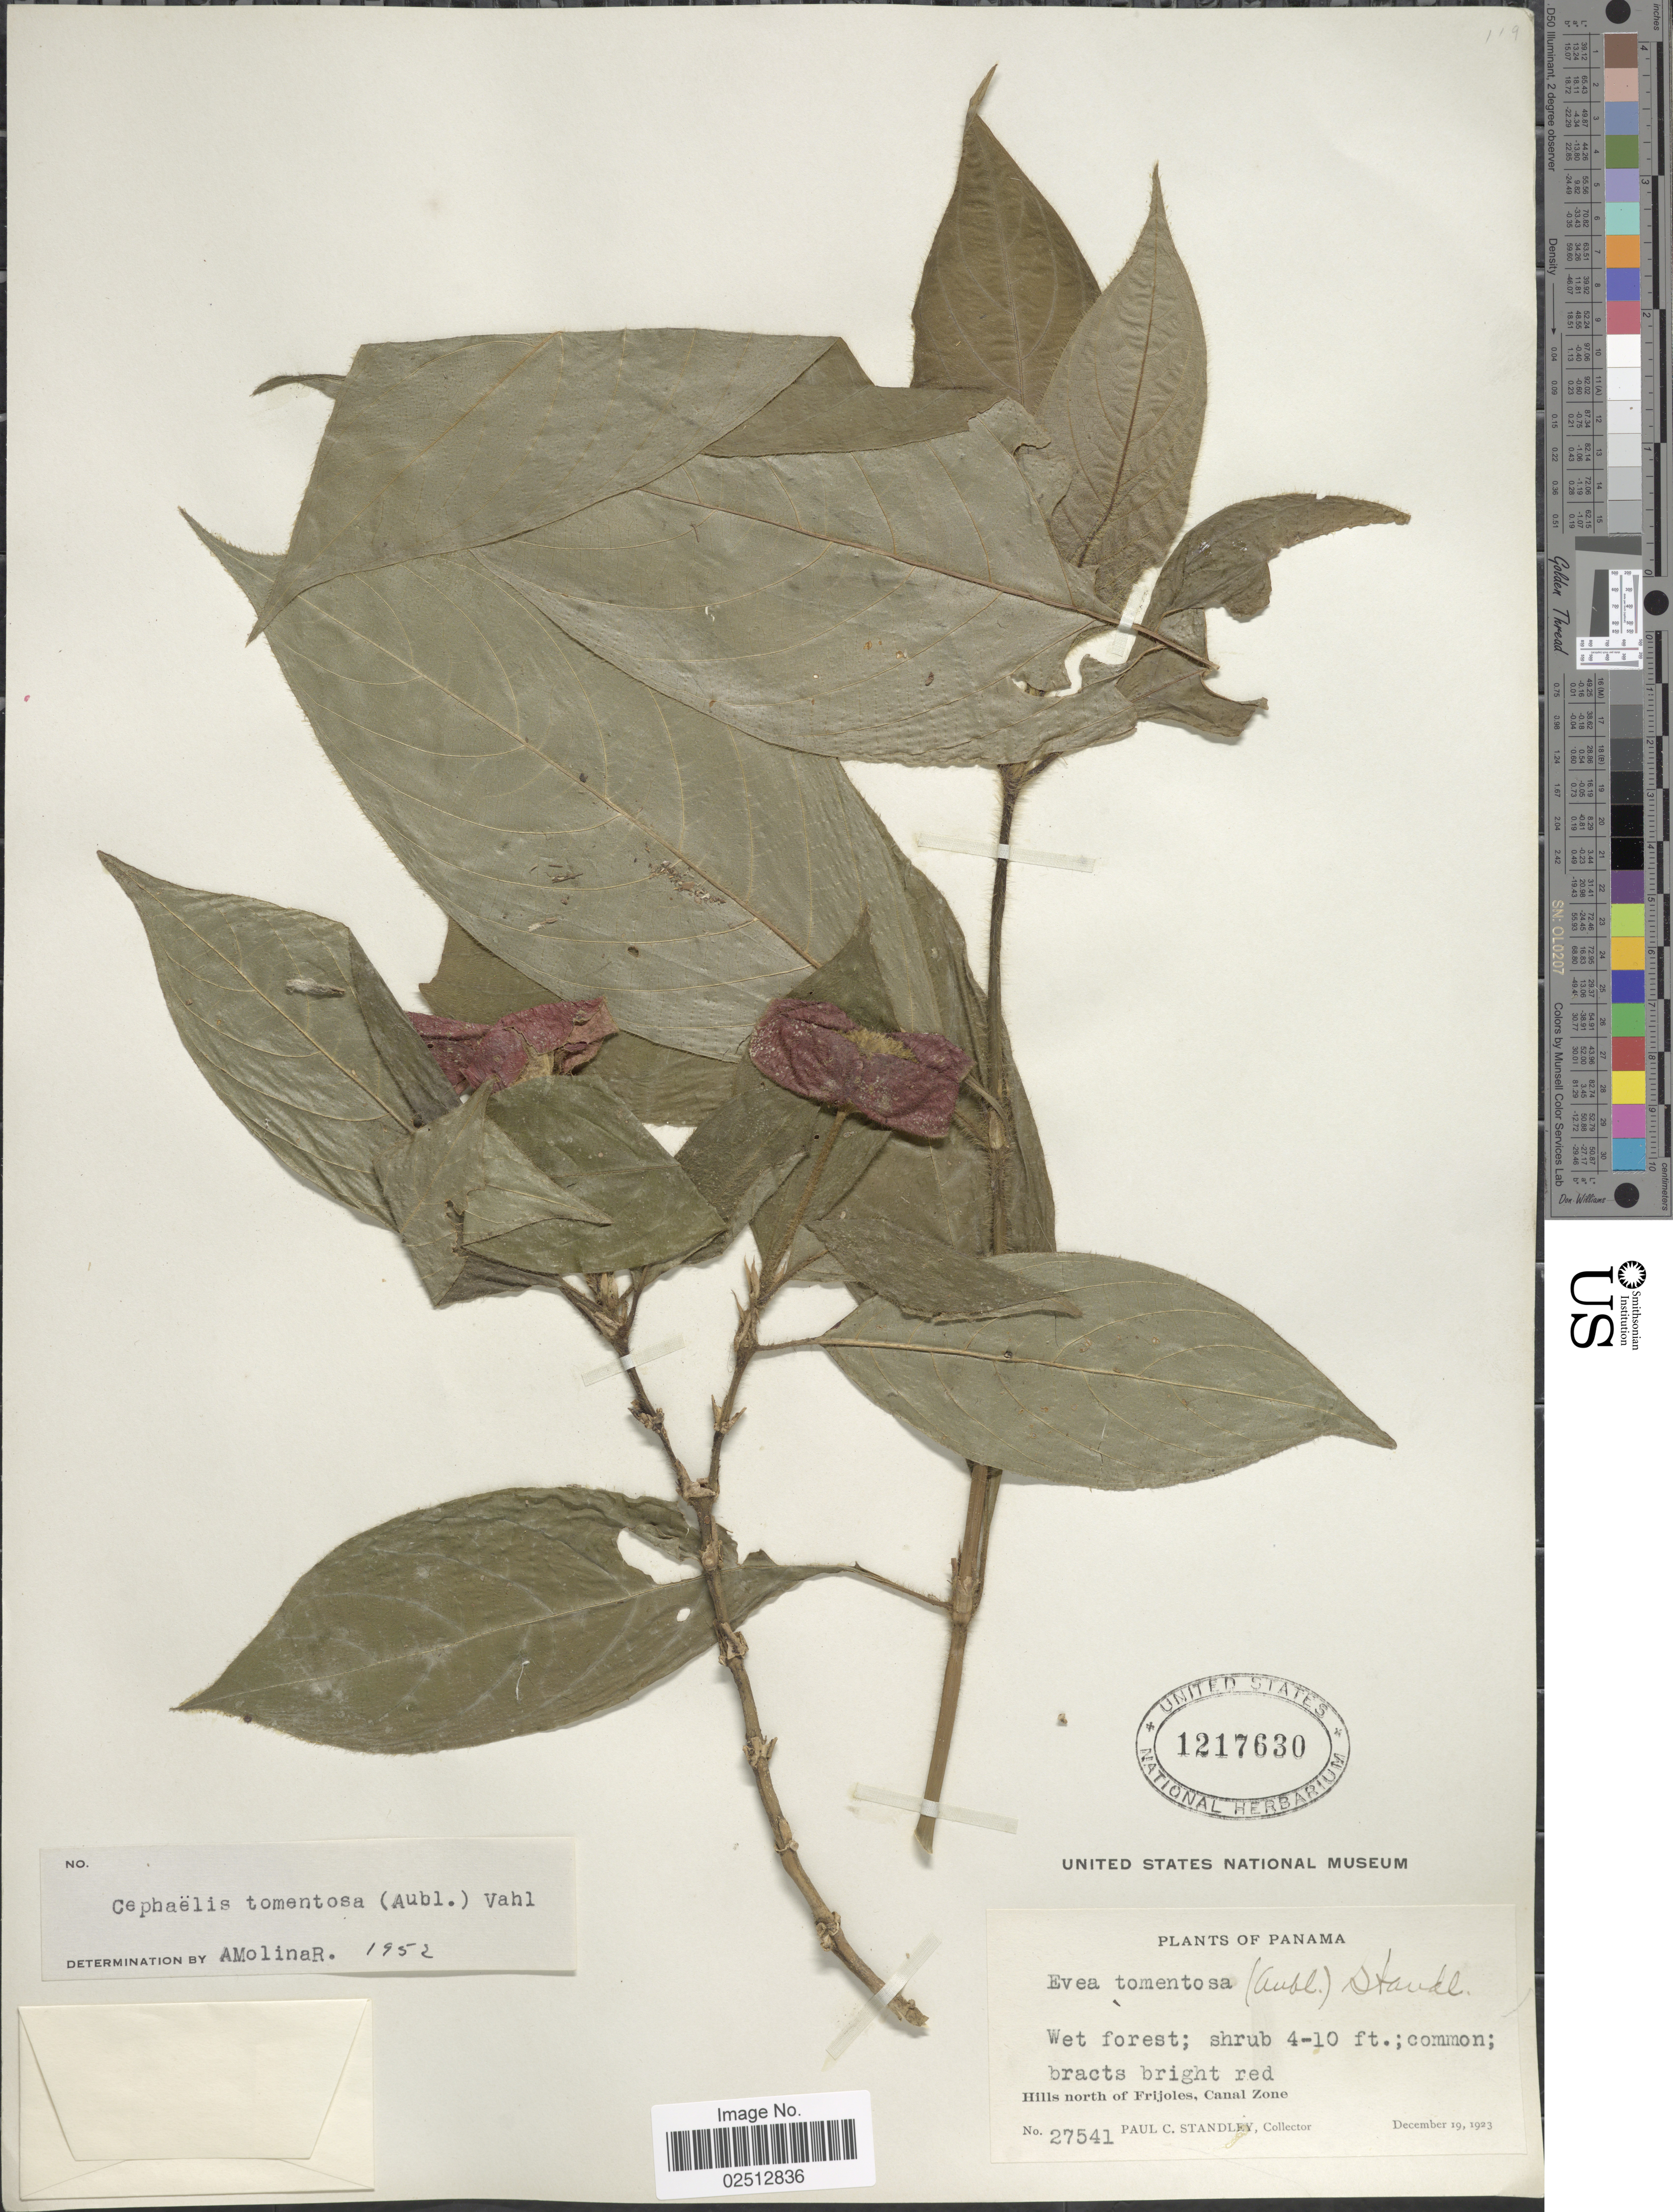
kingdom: Plantae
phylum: Tracheophyta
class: Magnoliopsida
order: Gentianales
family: Rubiaceae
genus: Psychotria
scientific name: Psychotria poeppigiana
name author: Müll. Arg.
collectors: P. C. Standley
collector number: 27541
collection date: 1923-12-19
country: Panama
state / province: Colón / Panamá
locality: Hills north of Frijoles, Canal Zone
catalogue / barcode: US 1217630